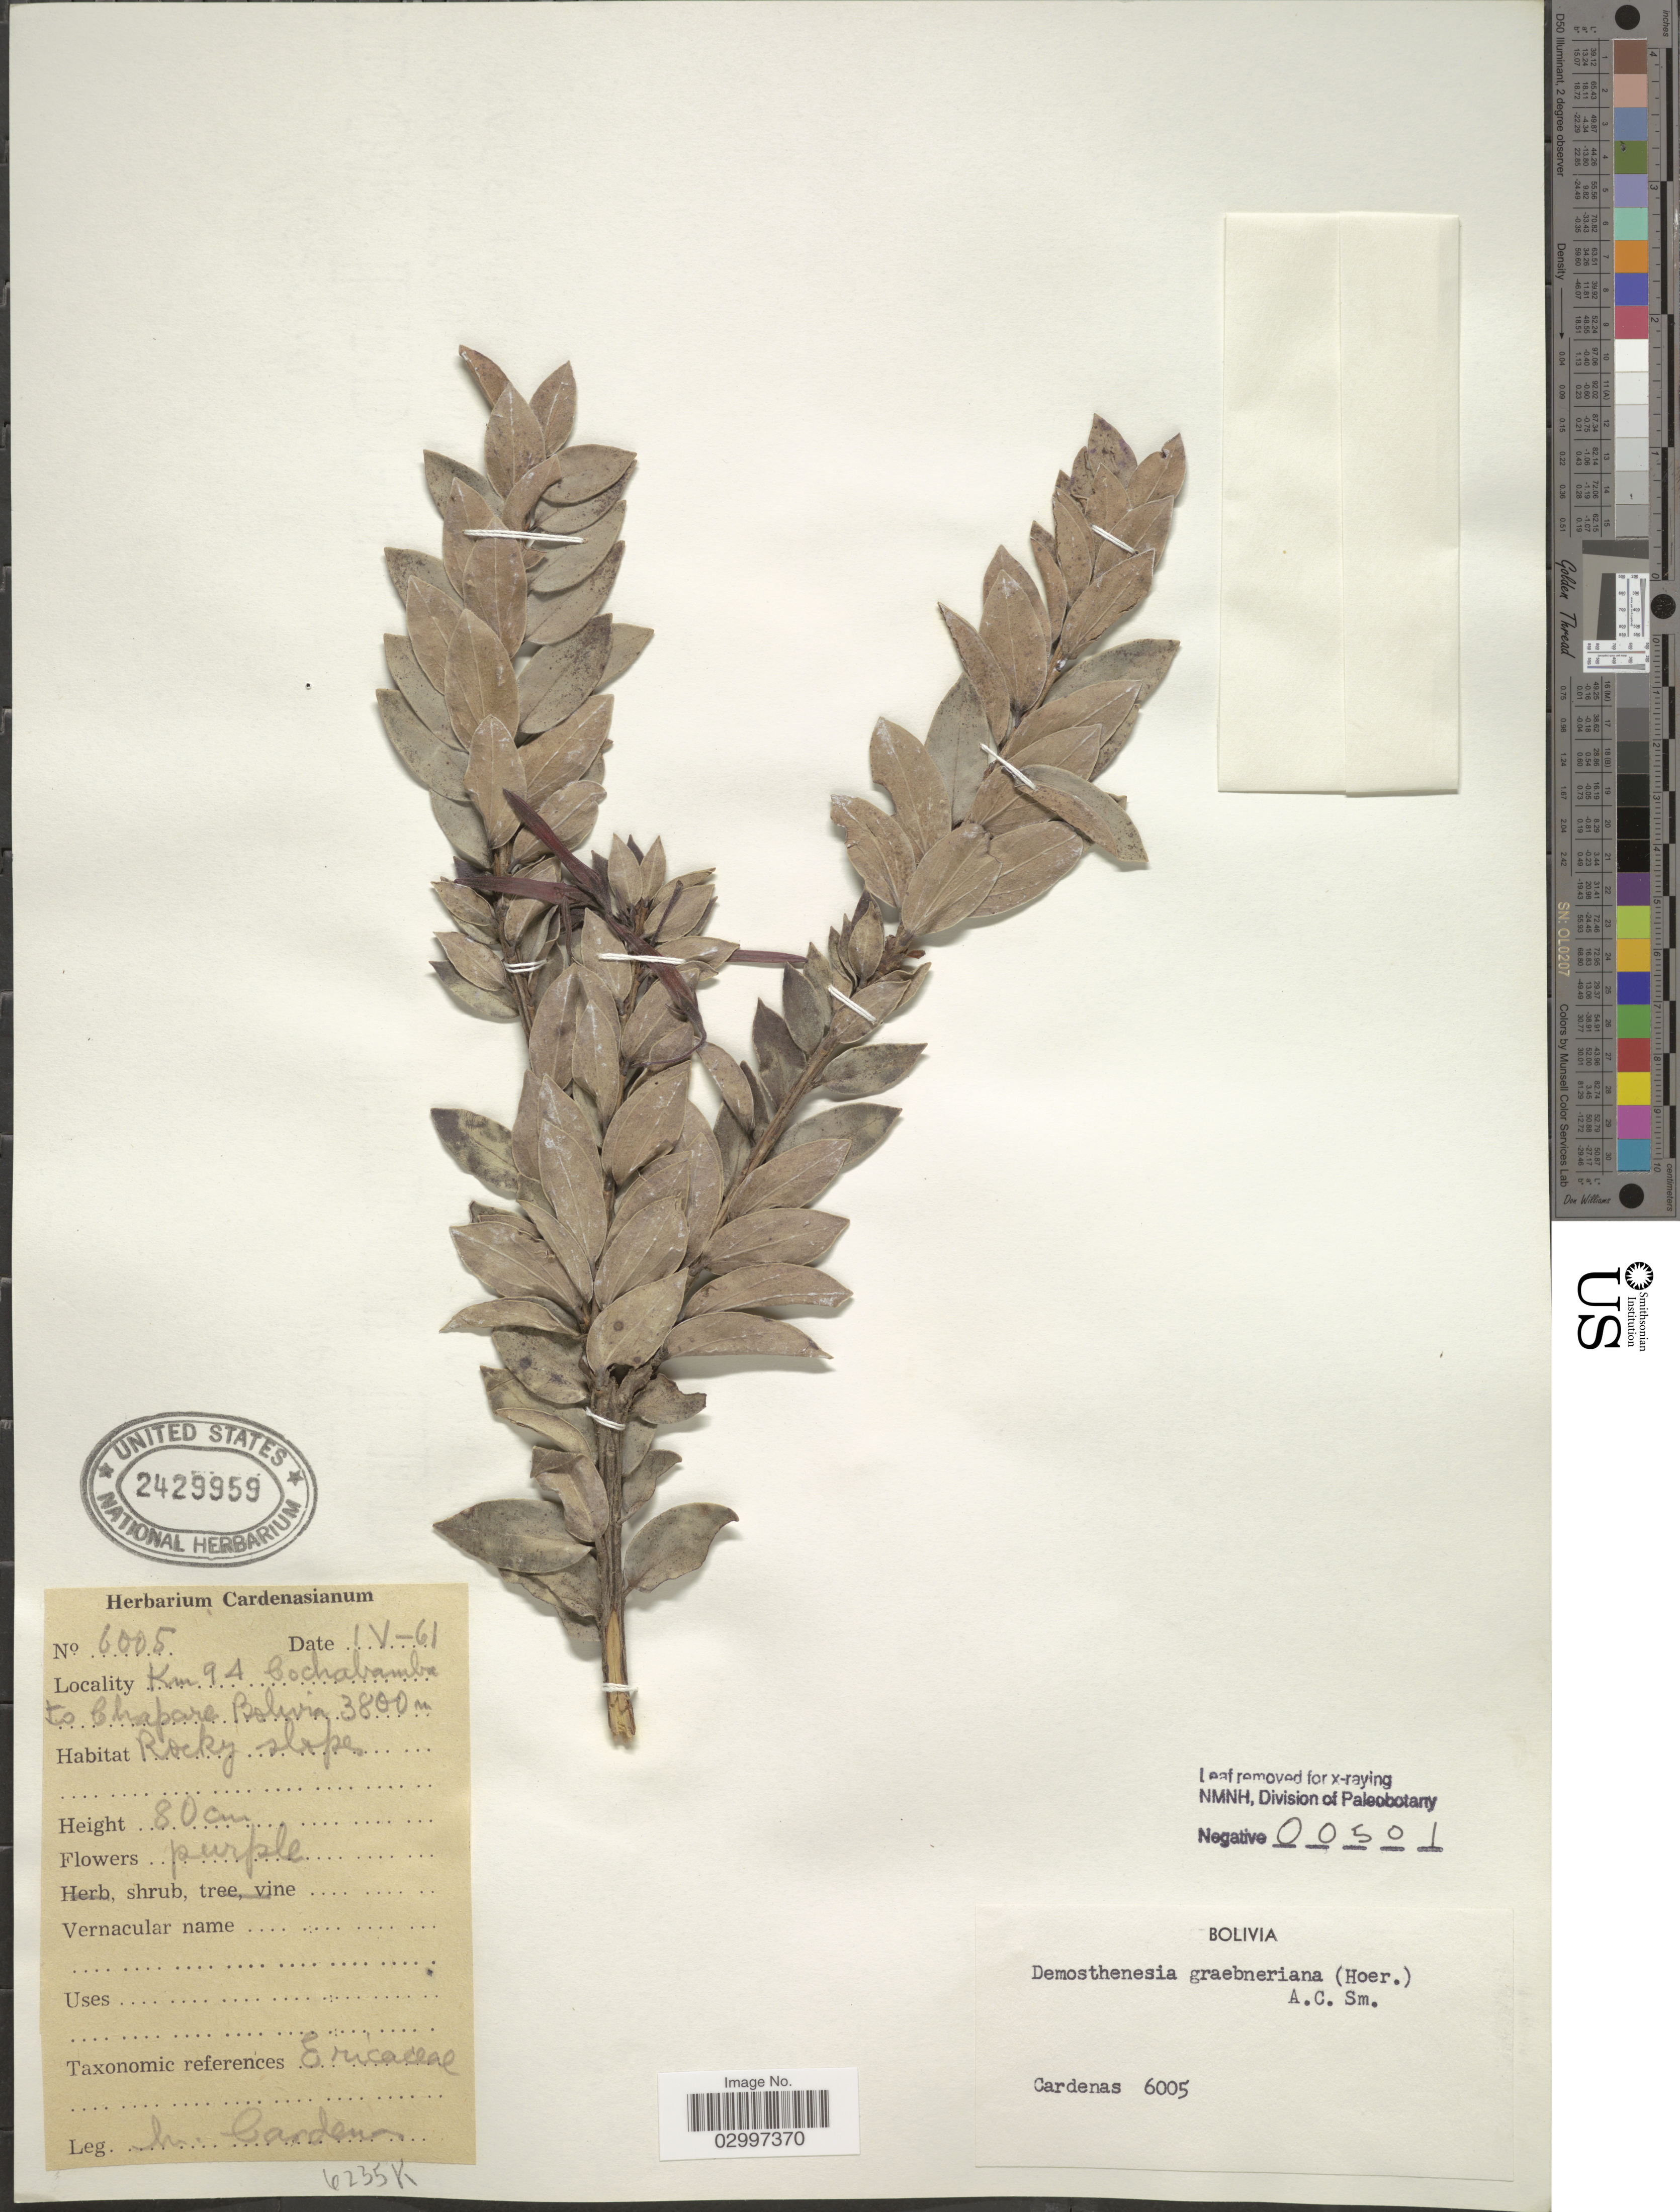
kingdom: Plantae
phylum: Tracheophyta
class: Magnoliopsida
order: Ericales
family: Ericaceae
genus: Demosthenesia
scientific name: Demosthenesia graebneriana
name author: (Hoerold) A.C. Sm.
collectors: M. Cárdenas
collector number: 6005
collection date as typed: Transcribed d/m/y: /4/61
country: Bolivia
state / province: Cochabamba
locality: Km 94 Cochabamba to Chapare.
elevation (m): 3800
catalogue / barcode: US 2429959